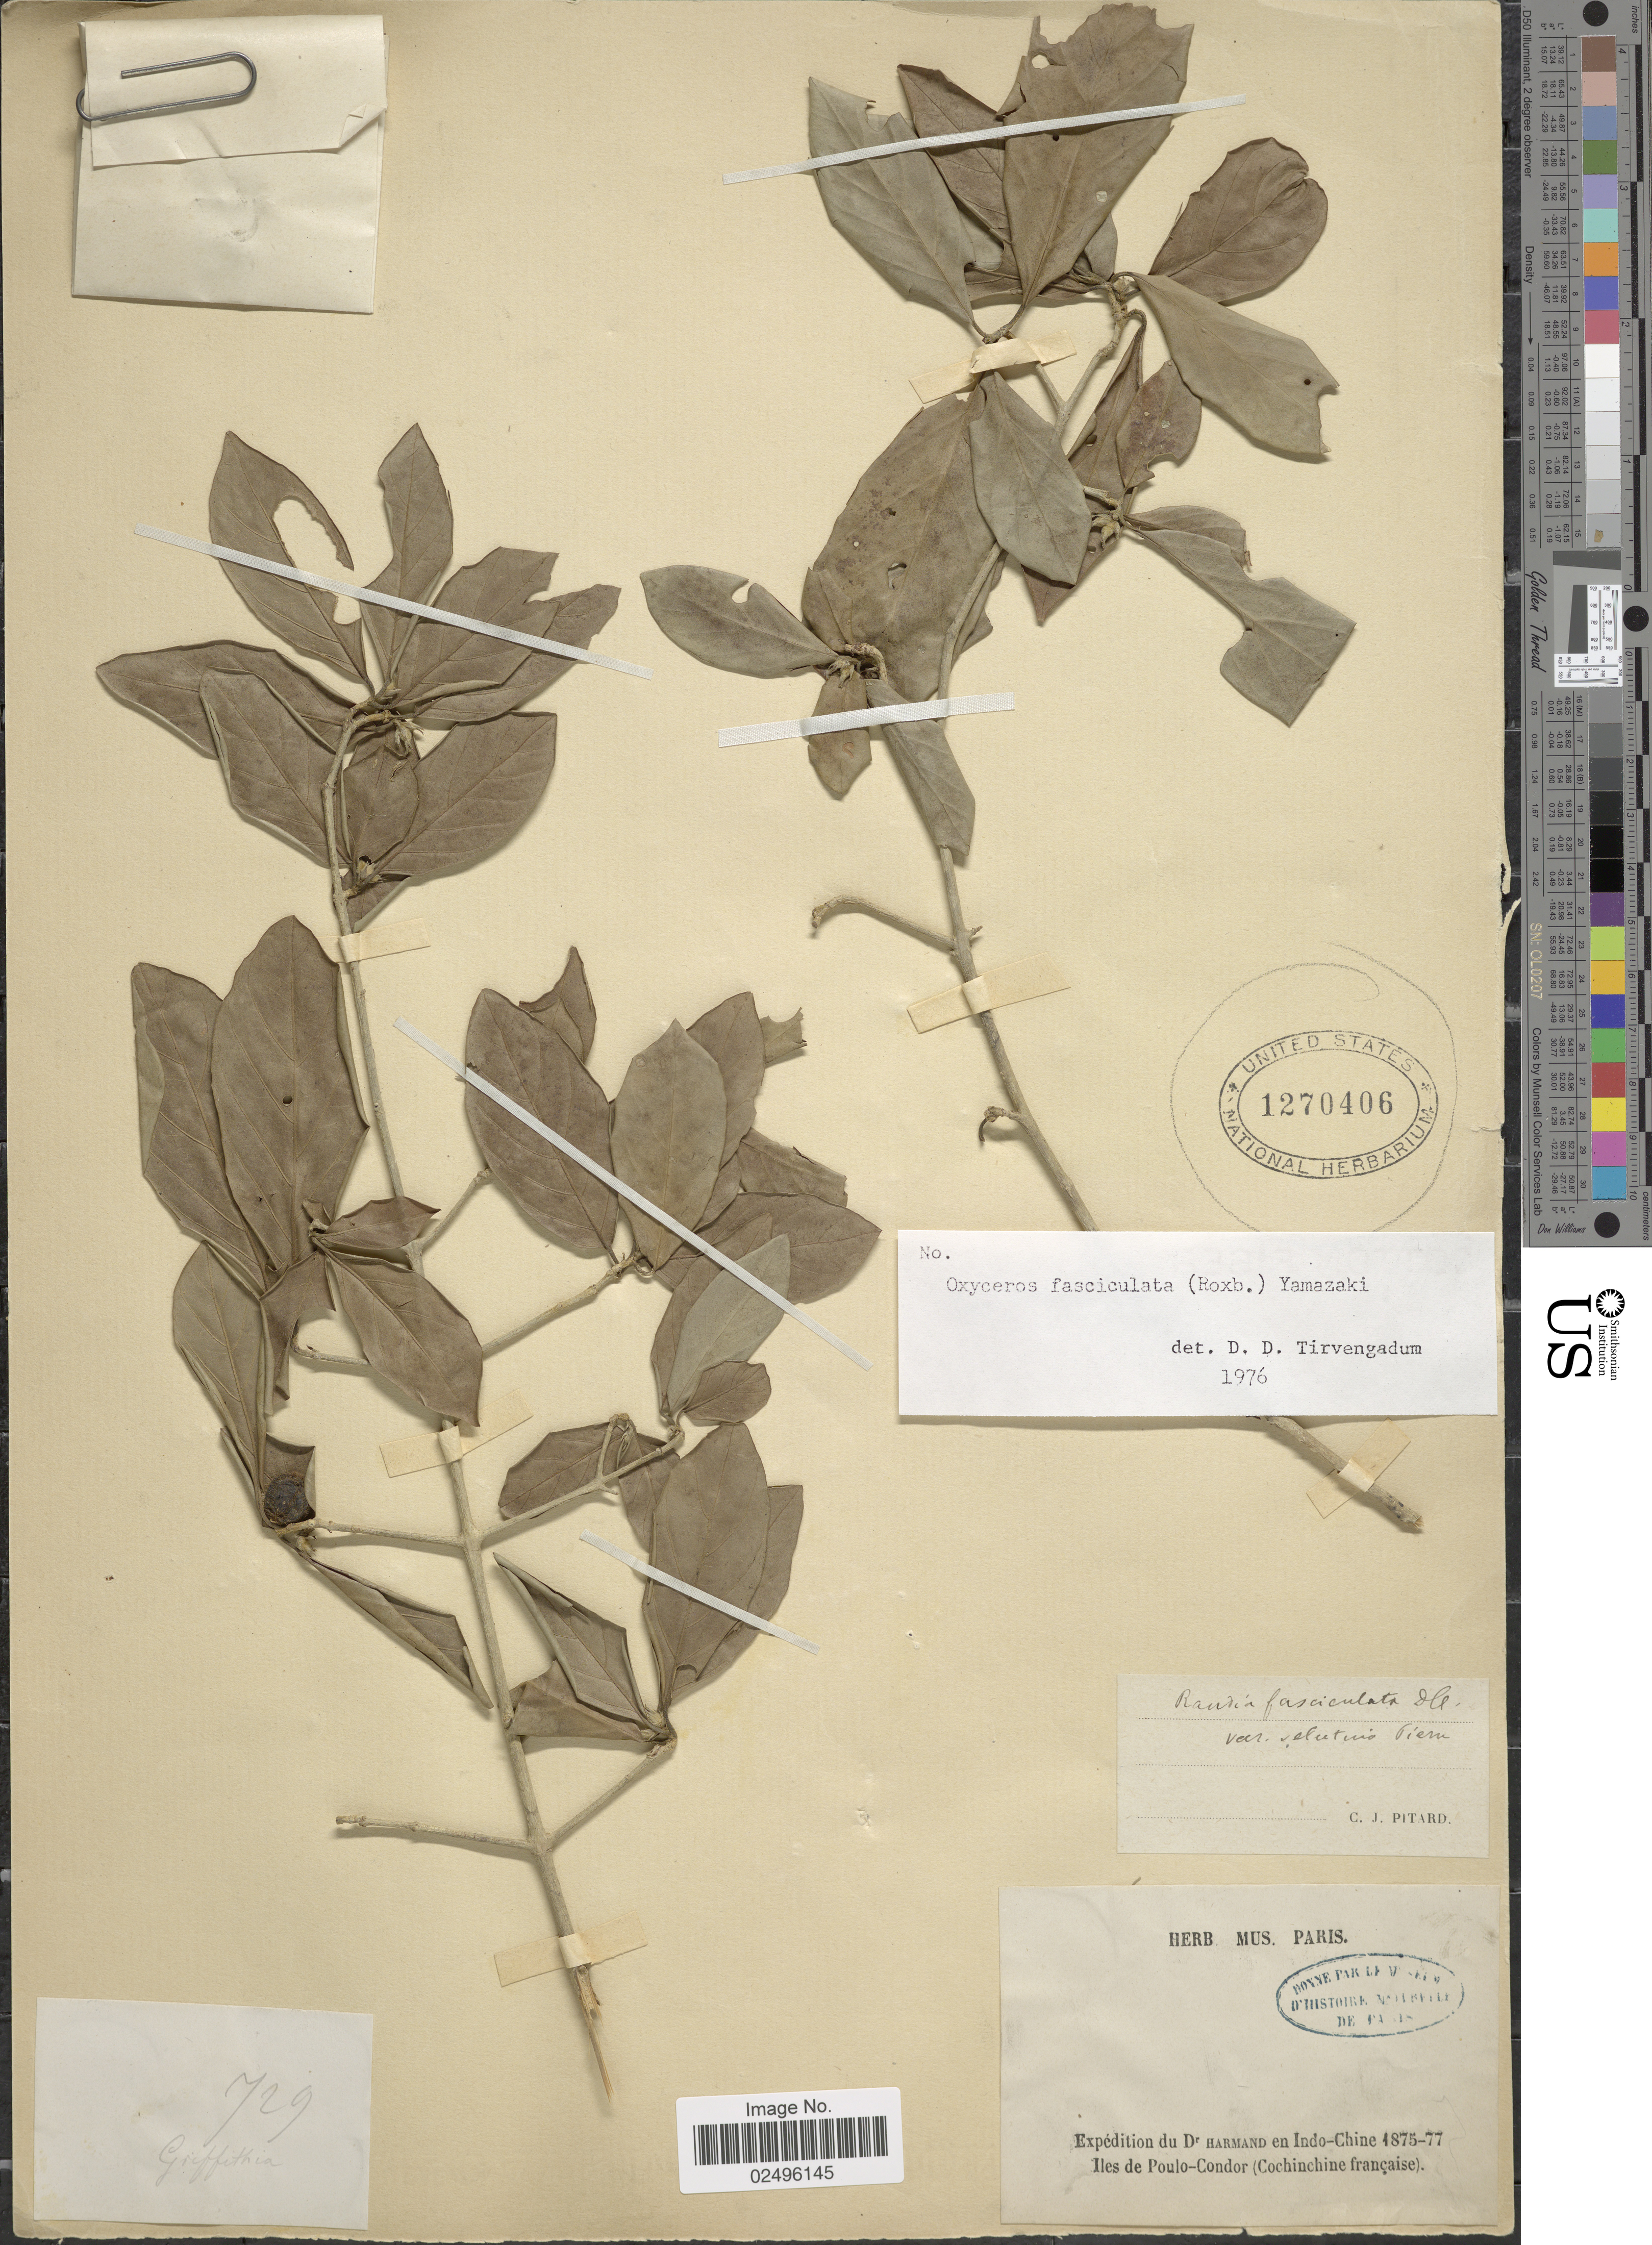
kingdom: Plantae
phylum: Tracheophyta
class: Magnoliopsida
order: Gentianales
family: Rubiaceae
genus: Fagerlindia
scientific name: Fagerlindia armigera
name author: (K. Schum.) Tirveng.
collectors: C. Pitard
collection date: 1875/1877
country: Vietnam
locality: Indo-Chine Iles de Poulo-Condor (Cochine française)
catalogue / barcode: US 1270406